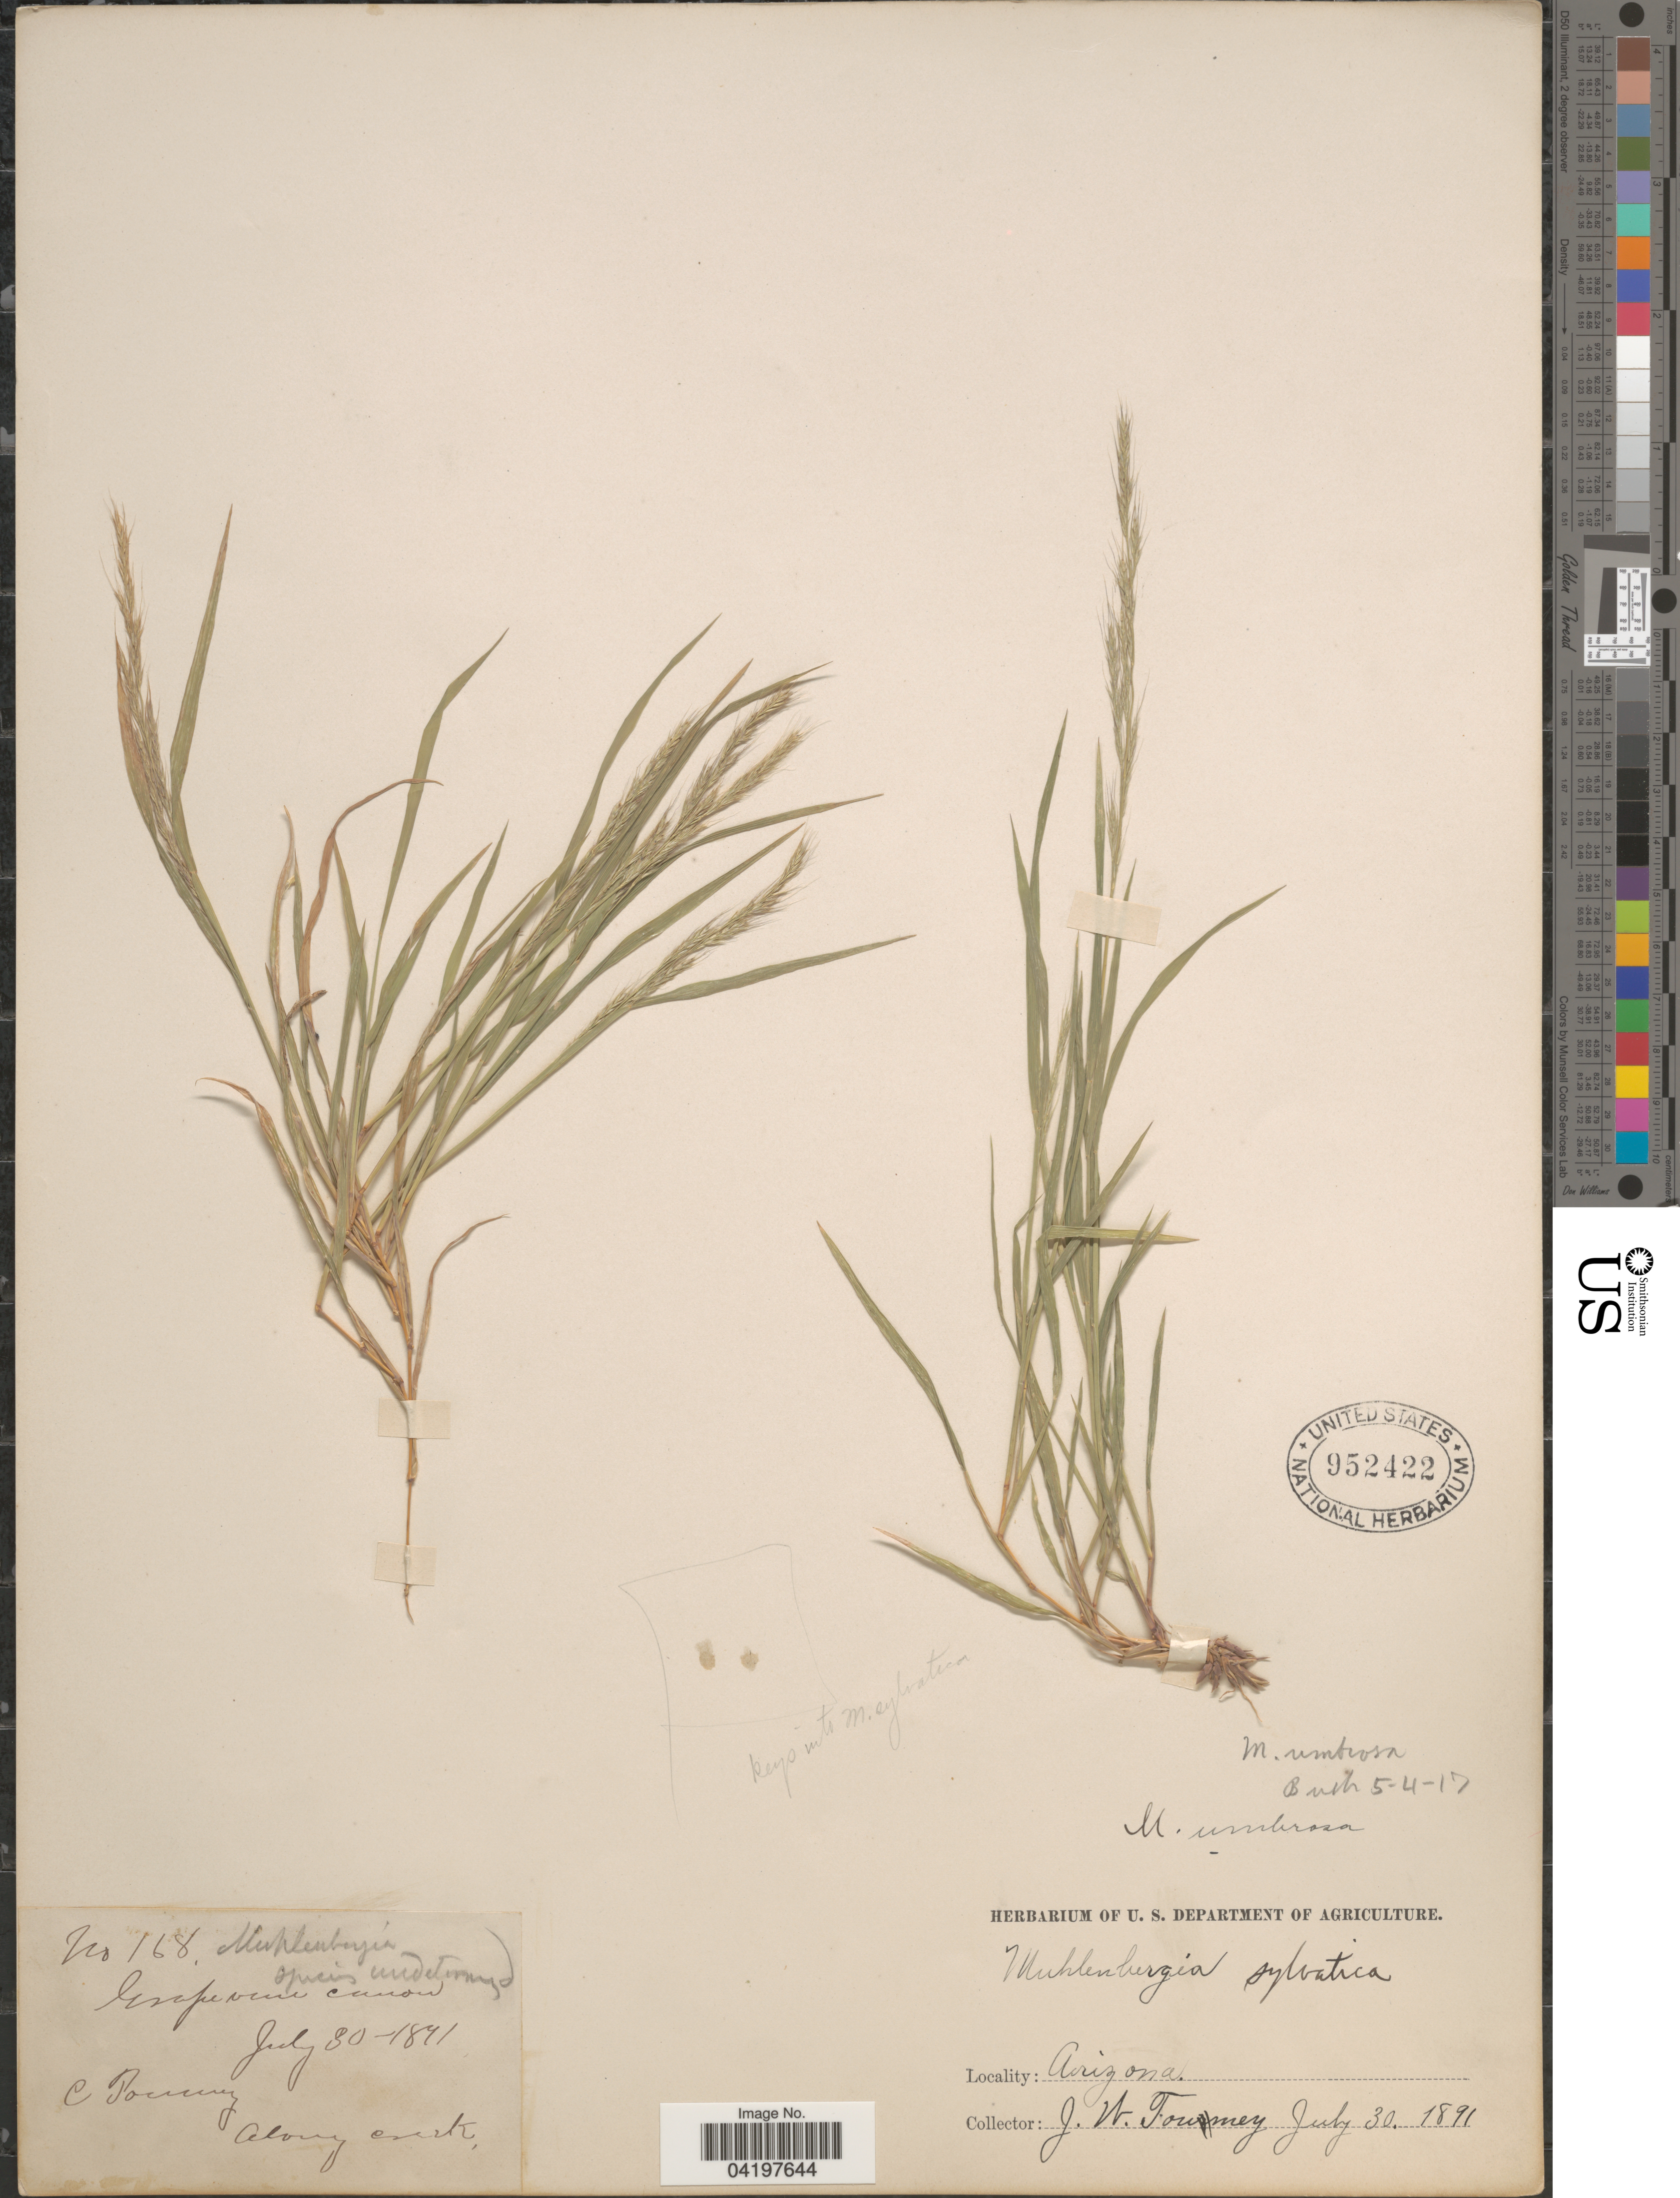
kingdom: Plantae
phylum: Tracheophyta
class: Liliopsida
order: Poales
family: Poaceae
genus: Muhlenbergia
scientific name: Muhlenbergia sylvatica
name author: (Torr.) Torr. ex A. Gray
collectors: J. W. Toumey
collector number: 168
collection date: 1891-07-30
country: United States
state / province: Arizona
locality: Along creek. Grapevine canon.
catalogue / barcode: US 952422